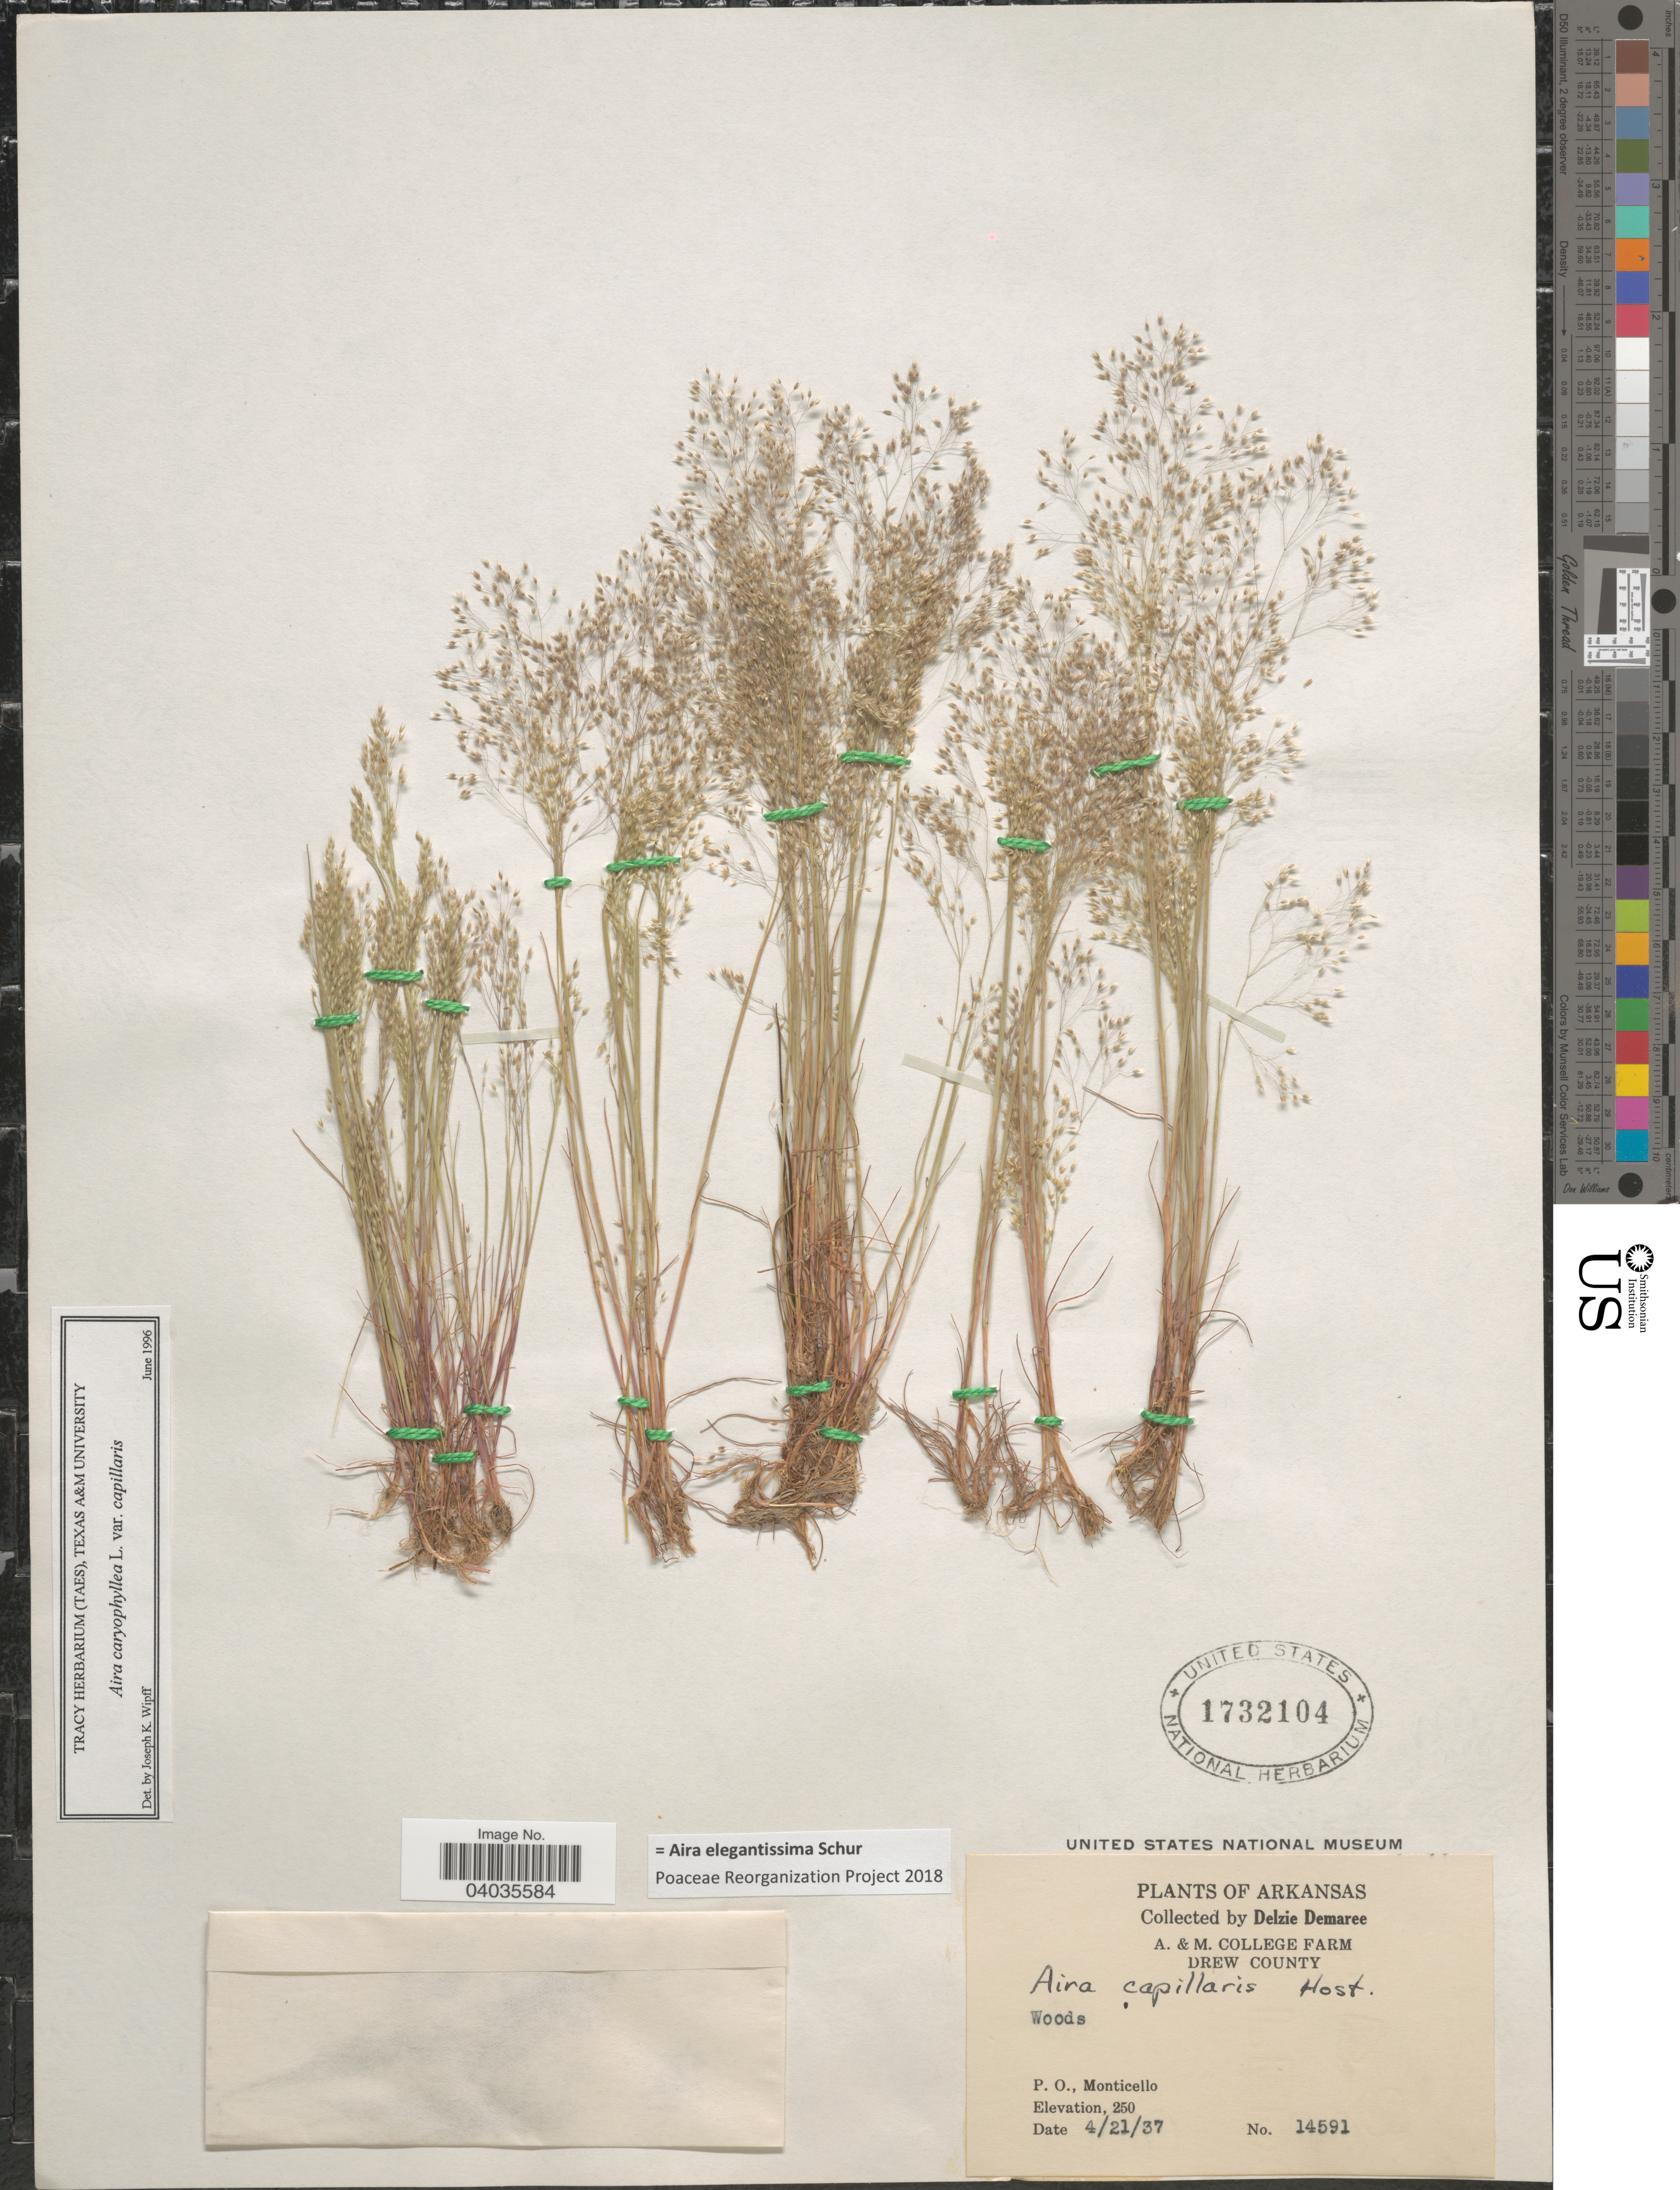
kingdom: Plantae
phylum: Tracheophyta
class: Liliopsida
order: Poales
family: Poaceae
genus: Aira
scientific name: Aira elegantissima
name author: Schur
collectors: D. Demaree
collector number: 14591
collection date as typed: Transcribed d/m/y: 21/4/37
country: United States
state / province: Arkansas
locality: Drew County. P. O., Monticello.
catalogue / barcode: US 1732104